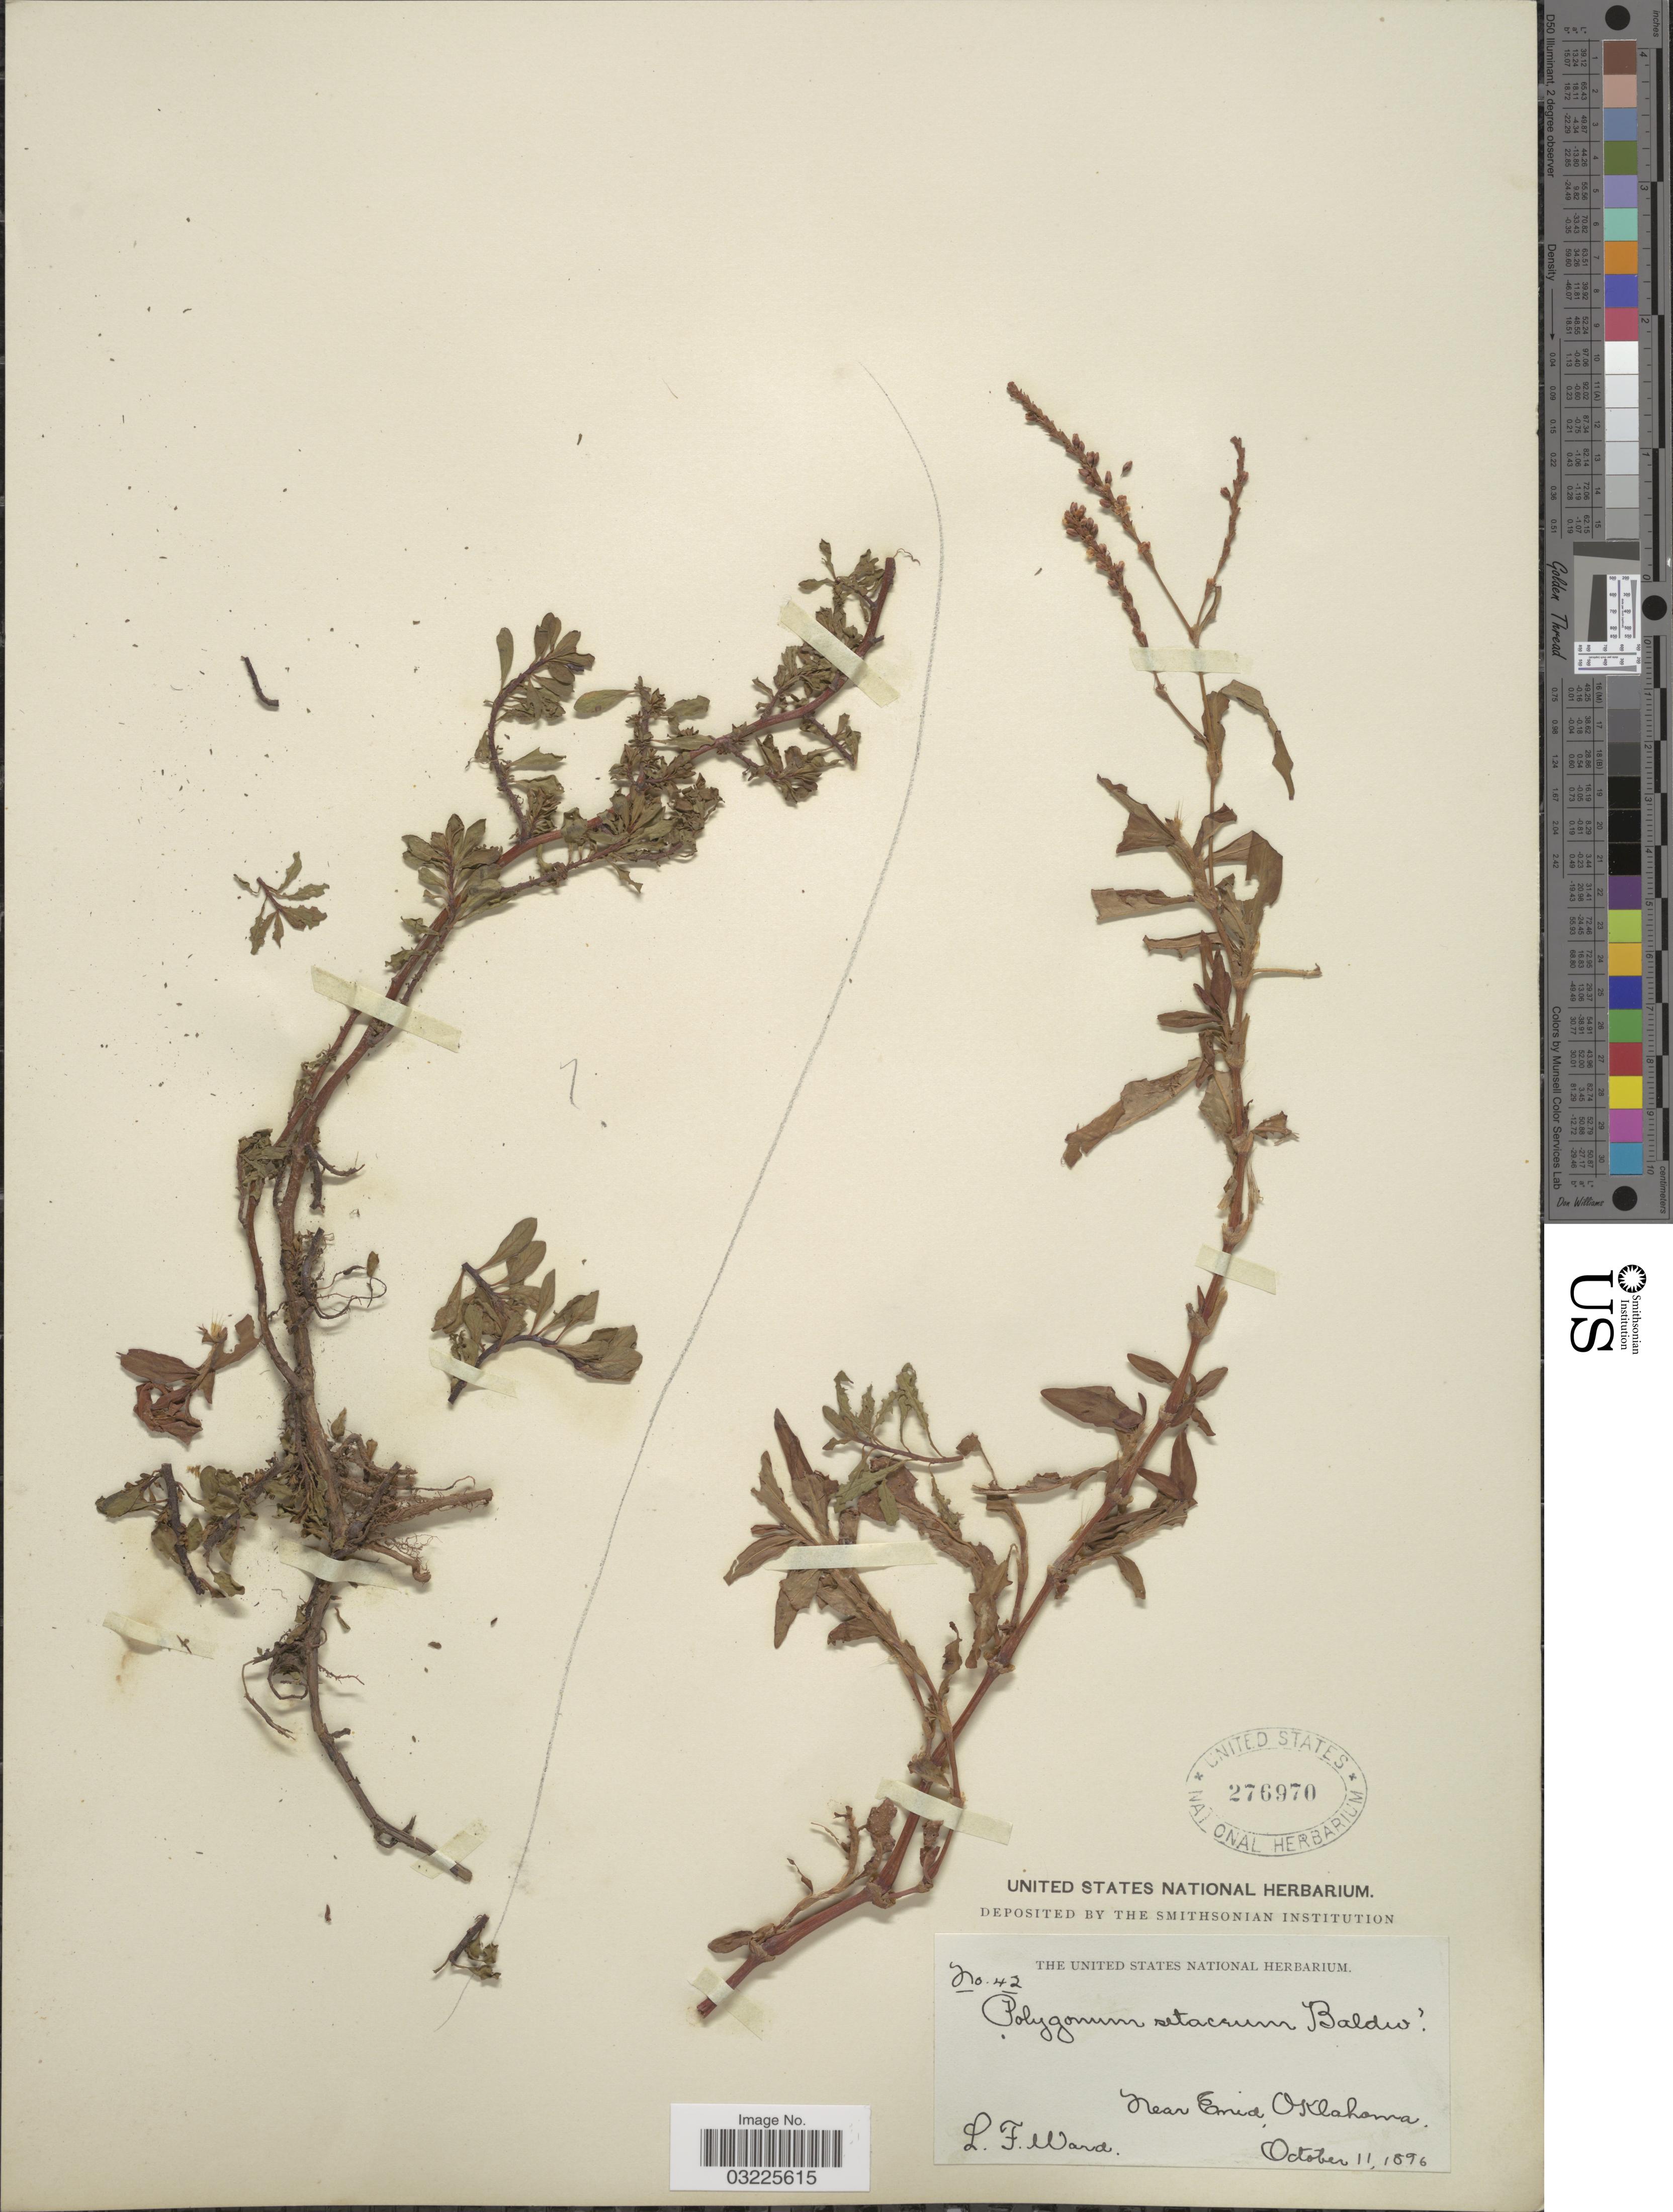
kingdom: Plantae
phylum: Tracheophyta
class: Magnoliopsida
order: Caryophyllales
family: Polygonaceae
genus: Persicaria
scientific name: Persicaria hydropiperoides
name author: (Michx.) Small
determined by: Atha, D. E.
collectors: L. Ward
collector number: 42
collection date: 1896-10-11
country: United States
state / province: Oklahoma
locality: Near Enid.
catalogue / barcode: US 276970